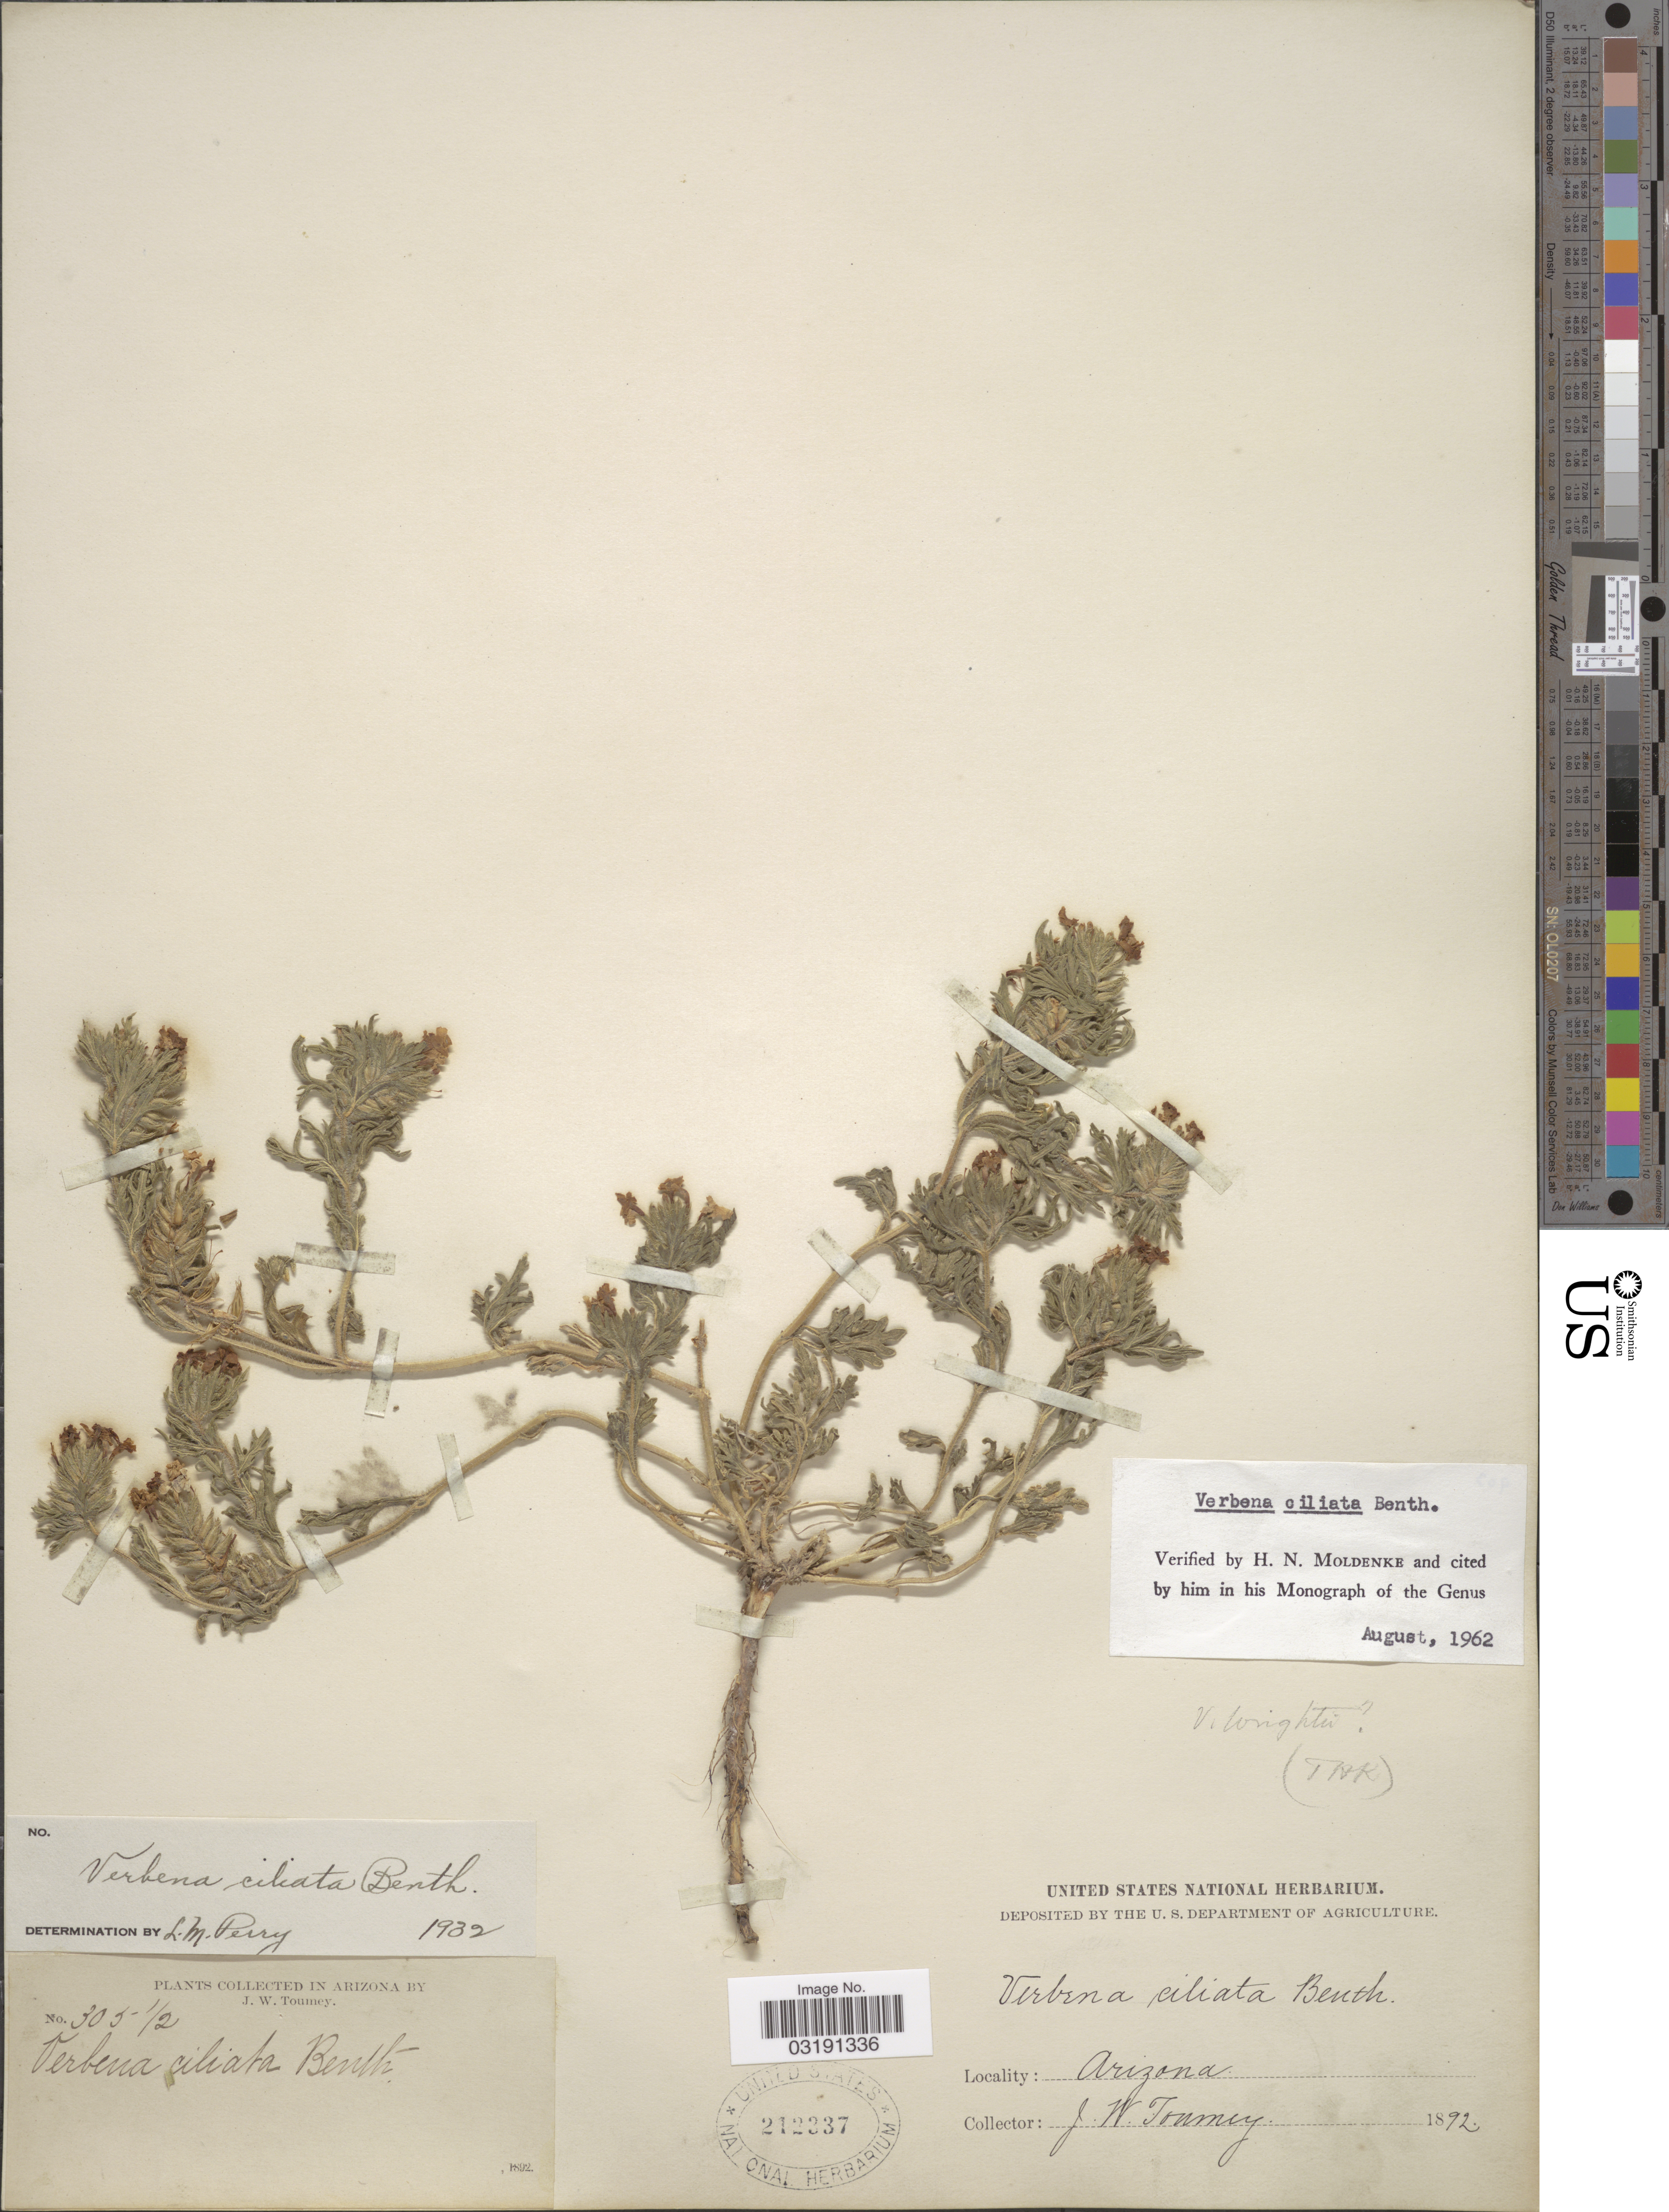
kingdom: Plantae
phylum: Tracheophyta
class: Magnoliopsida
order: Lamiales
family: Verbenaceae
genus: Verbena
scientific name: Verbena ciliata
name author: Benth.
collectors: J. W. Toumey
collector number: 305½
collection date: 1892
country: United States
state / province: Arizona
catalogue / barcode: US 212337